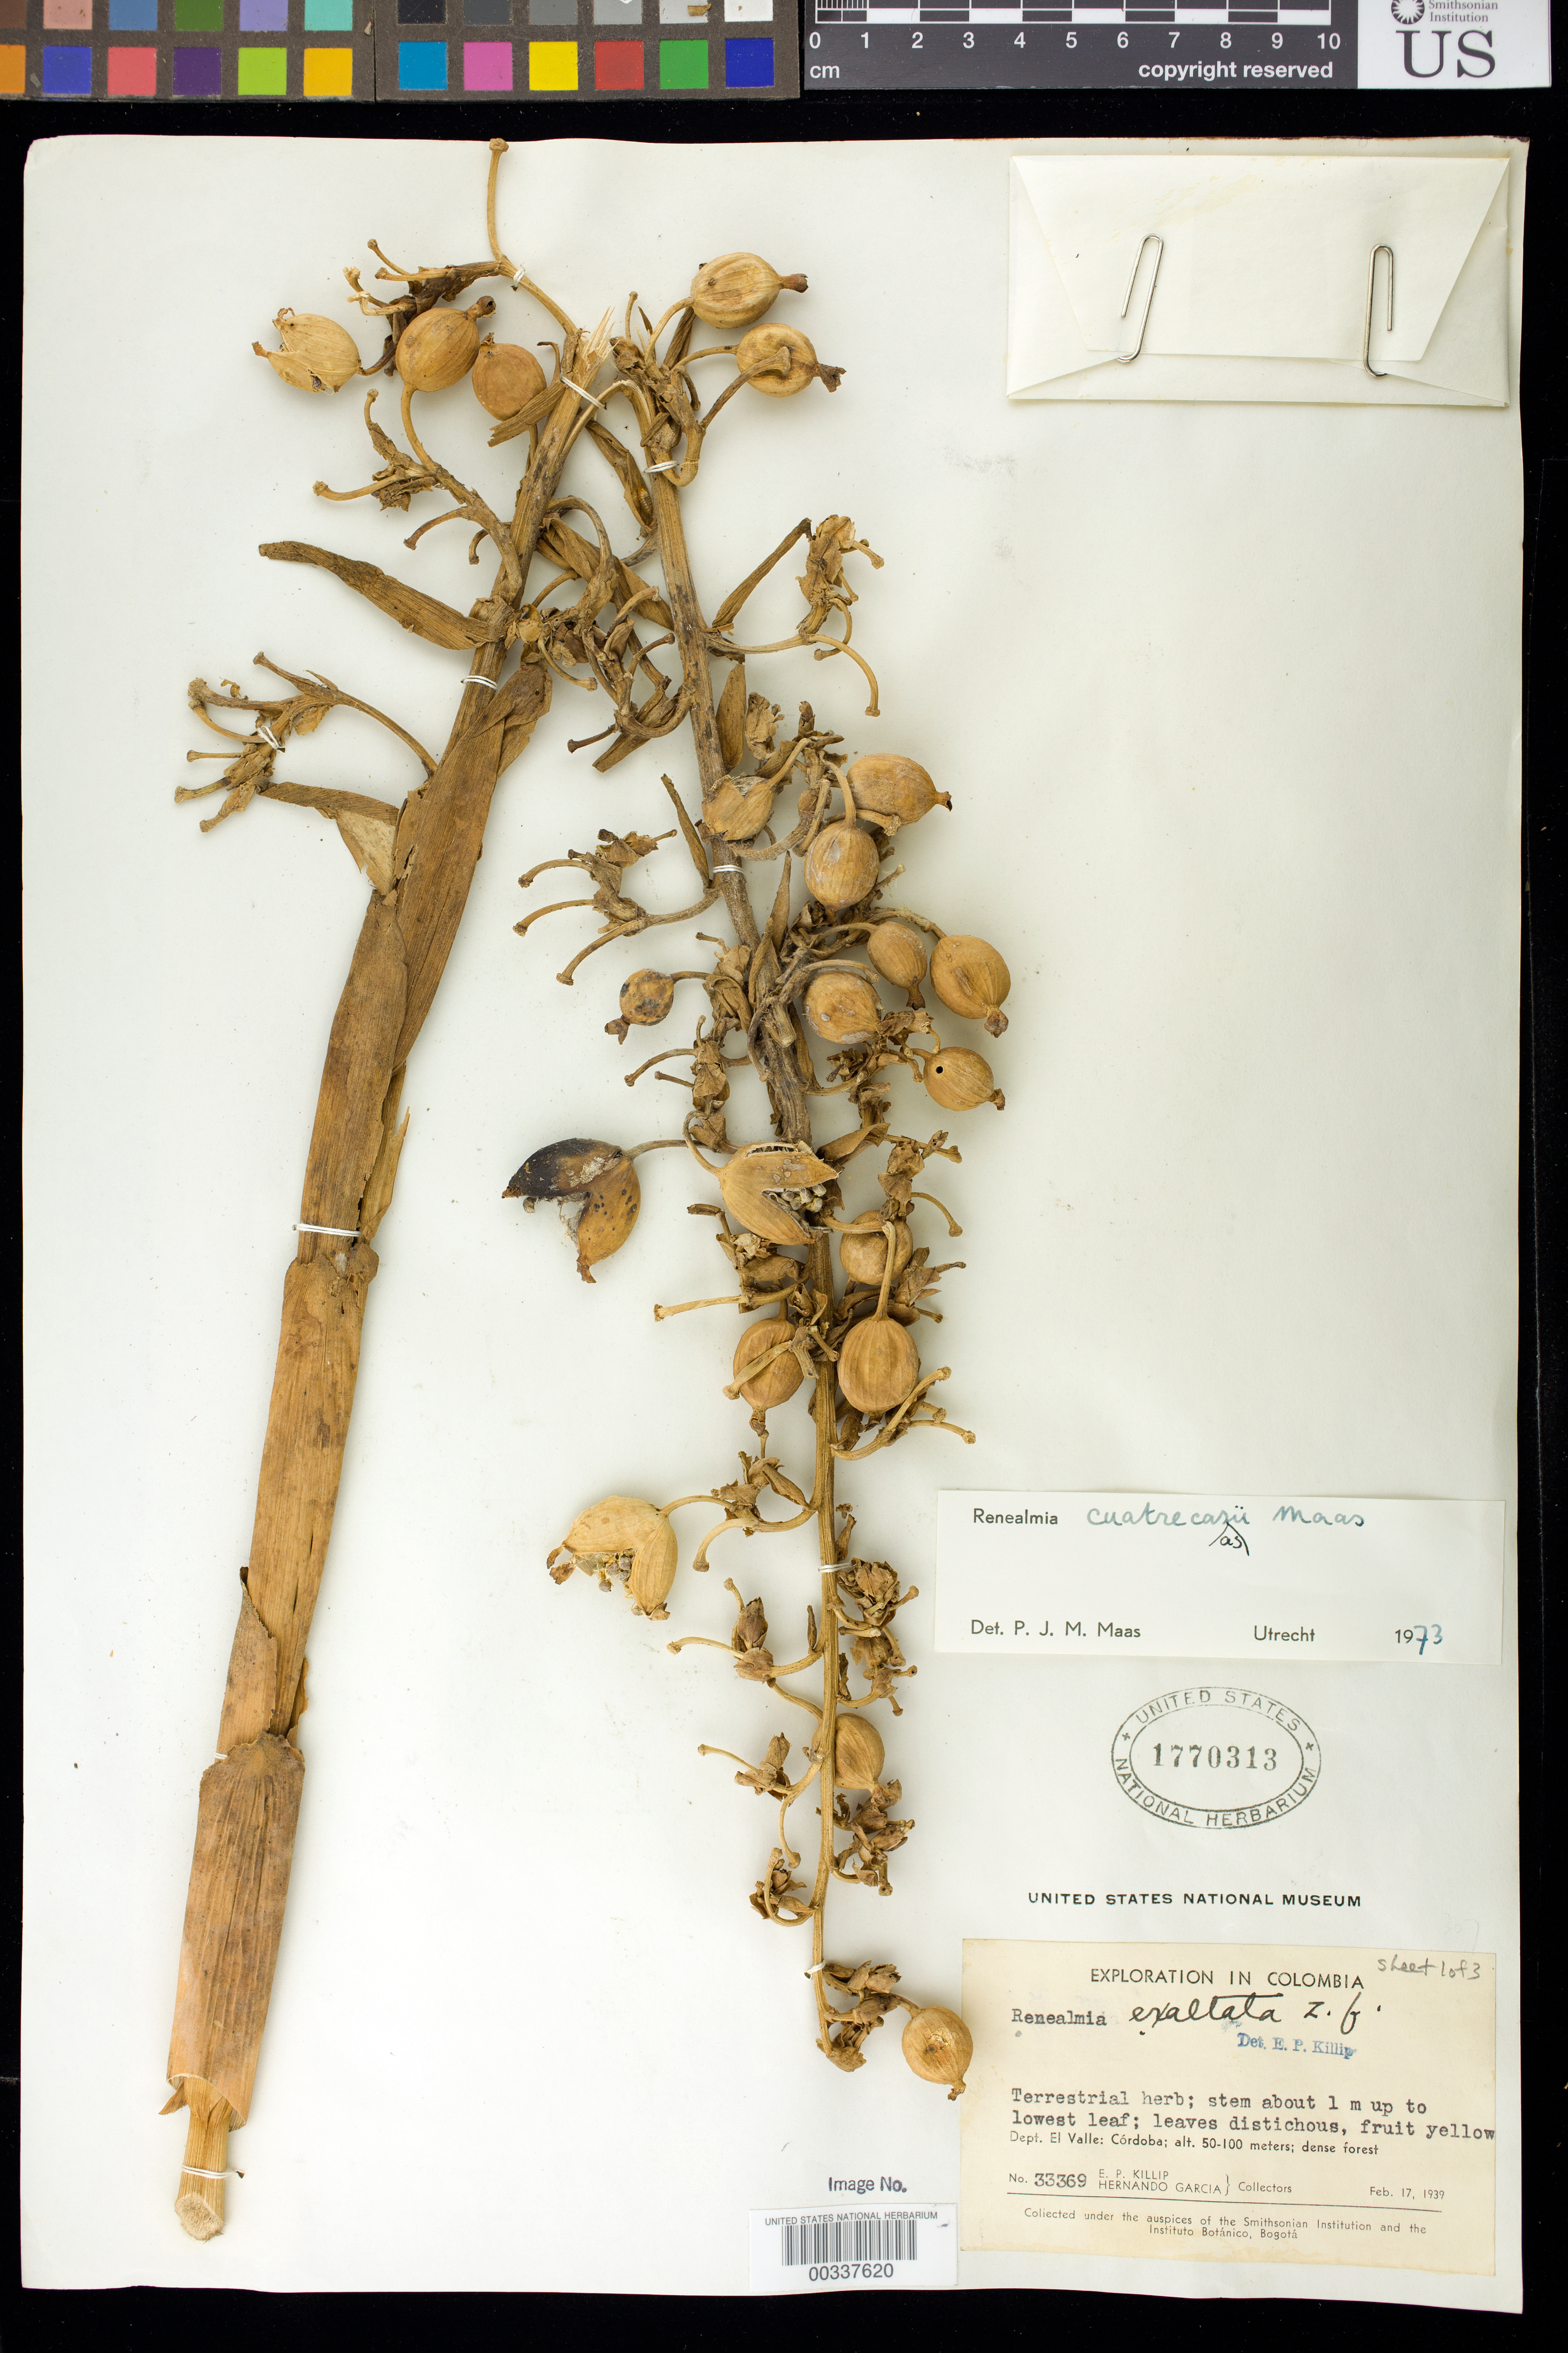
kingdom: Plantae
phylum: Tracheophyta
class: Liliopsida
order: Zingiberales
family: Zingiberaceae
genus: Renealmia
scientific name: Renealmia cuatrecasasii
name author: Maas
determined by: Maas, Paul J. M.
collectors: E. P. Killip & H. García Barriga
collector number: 33369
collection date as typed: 17 Feb 1939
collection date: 1939-02-17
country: Colombia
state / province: Valle del Cauca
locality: Cordoba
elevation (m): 50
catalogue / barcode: US 1770313